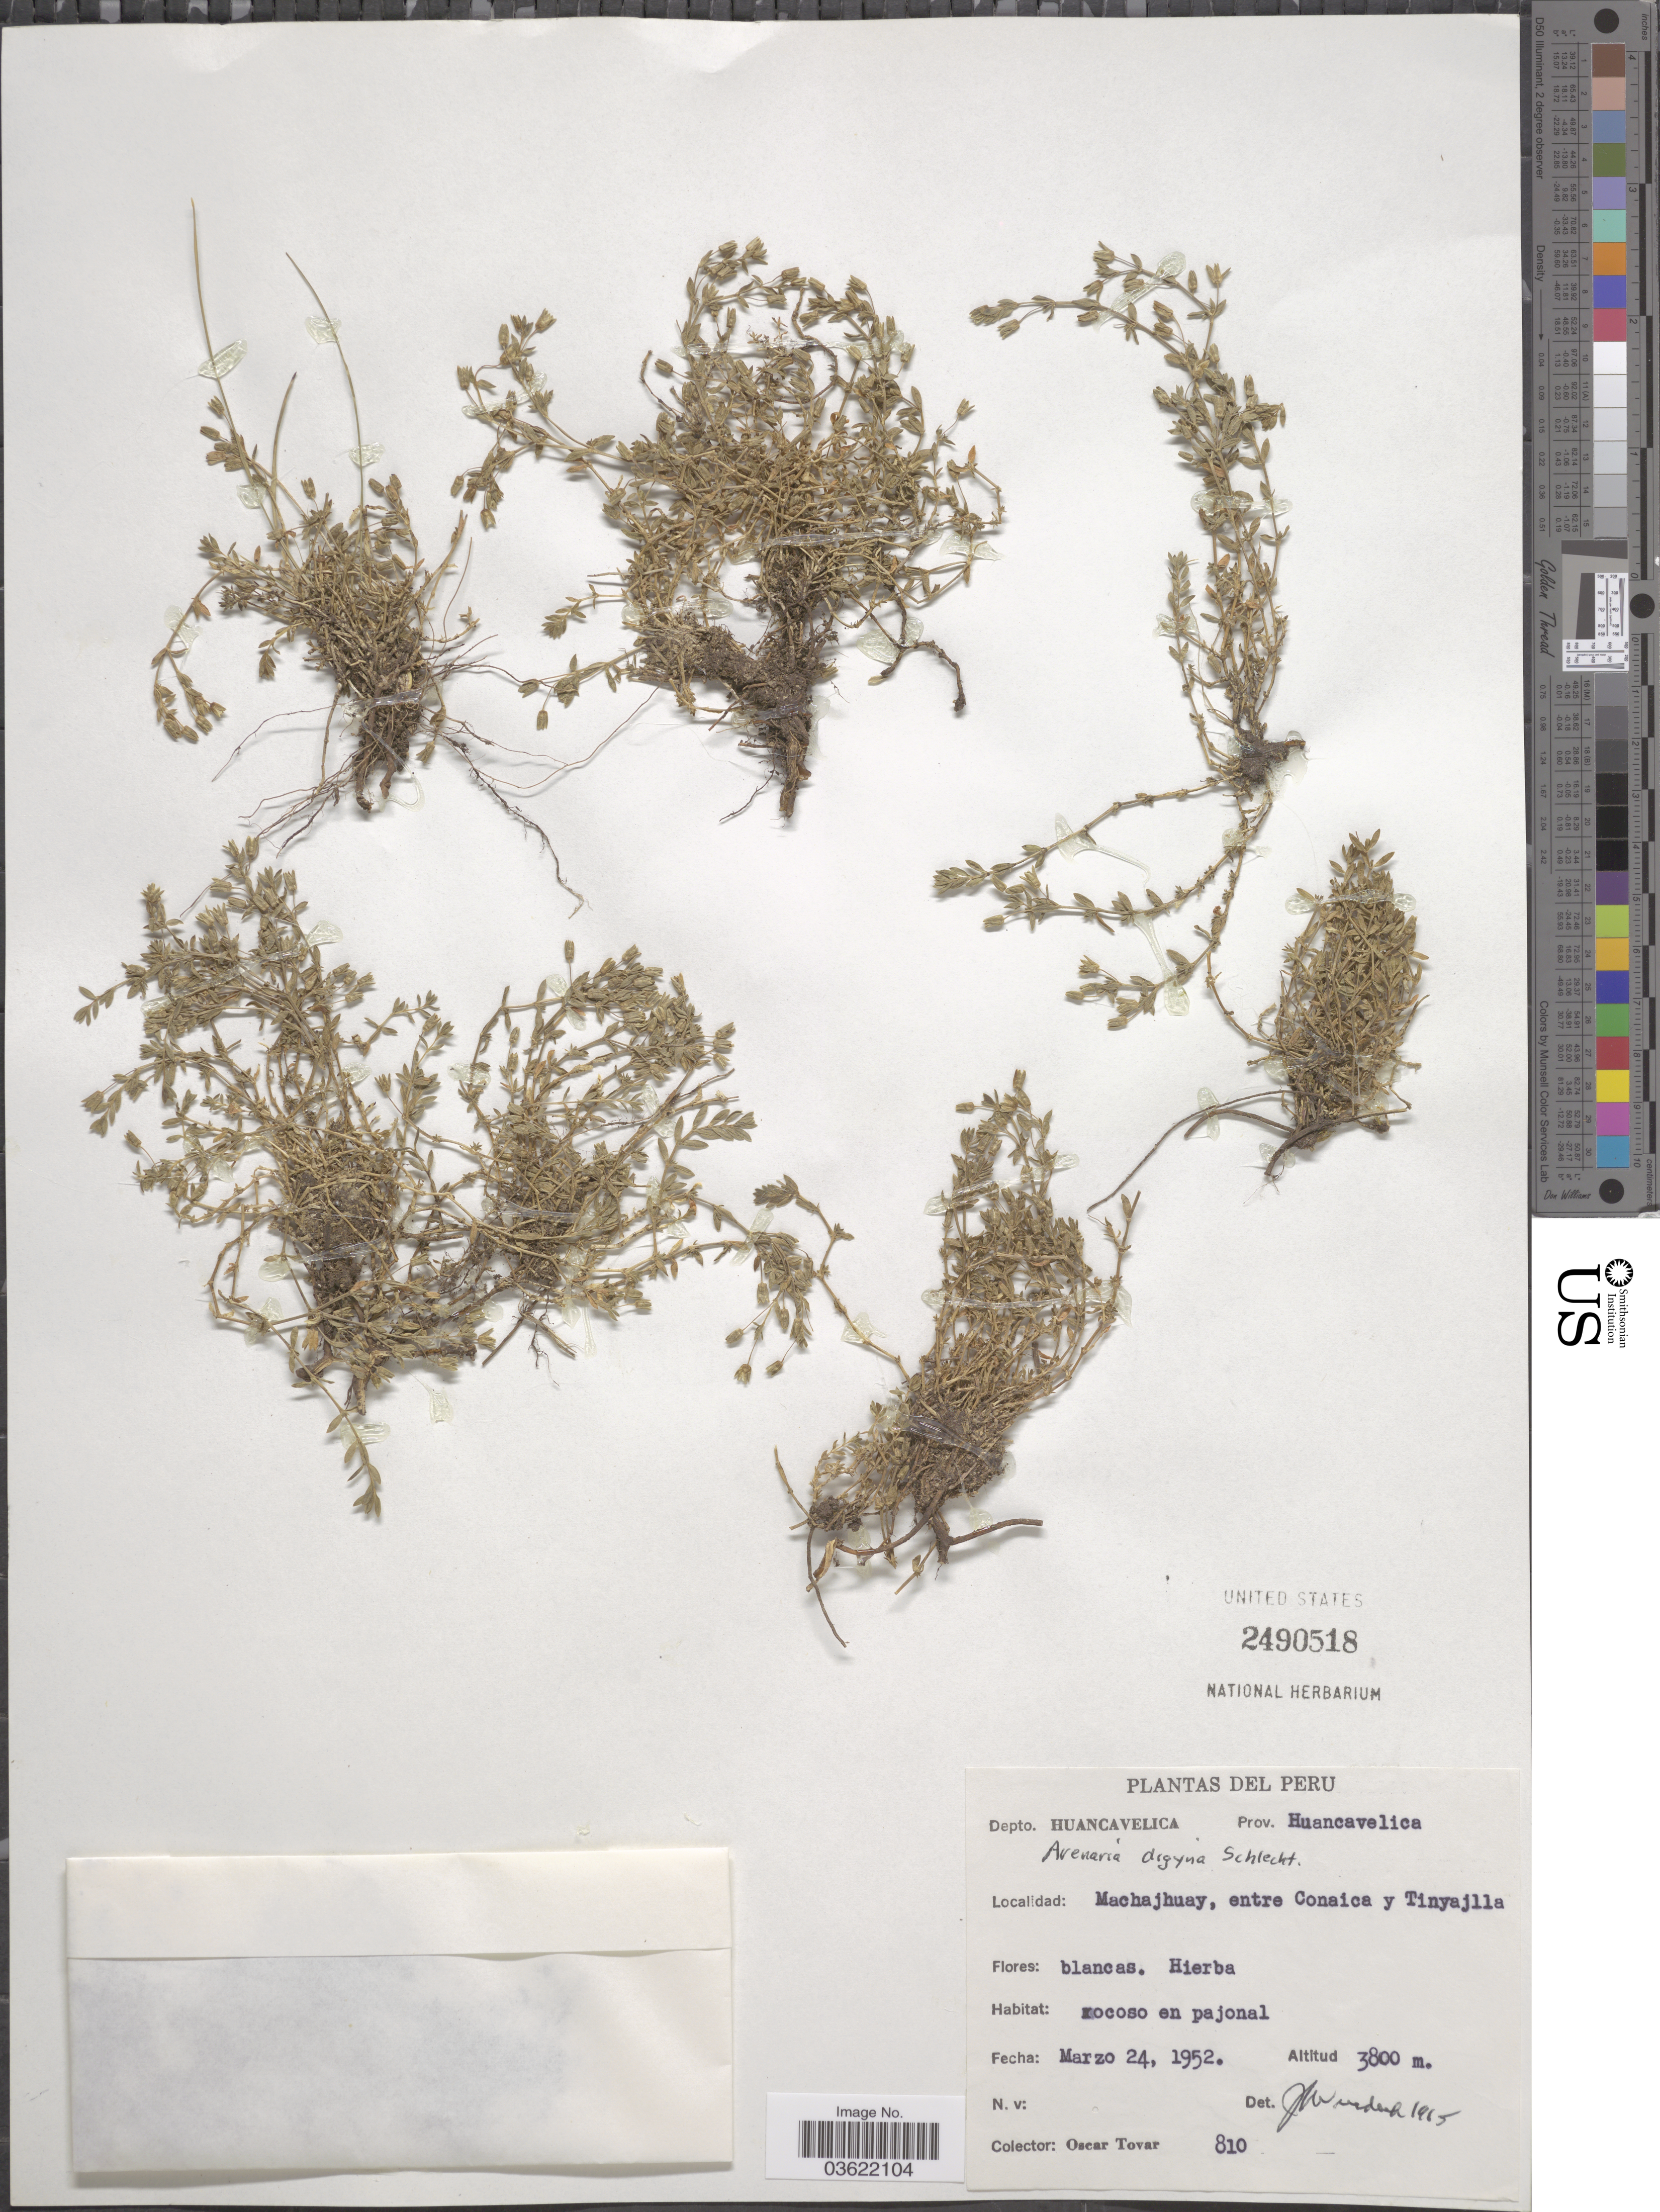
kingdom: Plantae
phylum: Tracheophyta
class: Magnoliopsida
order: Caryophyllales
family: Caryophyllaceae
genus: Arenaria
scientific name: Arenaria scopulorum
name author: Kunth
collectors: Ó. Tovar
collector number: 810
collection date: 1952-03-24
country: Peru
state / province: Huancavelica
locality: Depto. Huancavelica. Prov. Huancavelica. Machajhuay, entre Coniaca y Tinyajilla.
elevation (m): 3800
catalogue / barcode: US 2490518